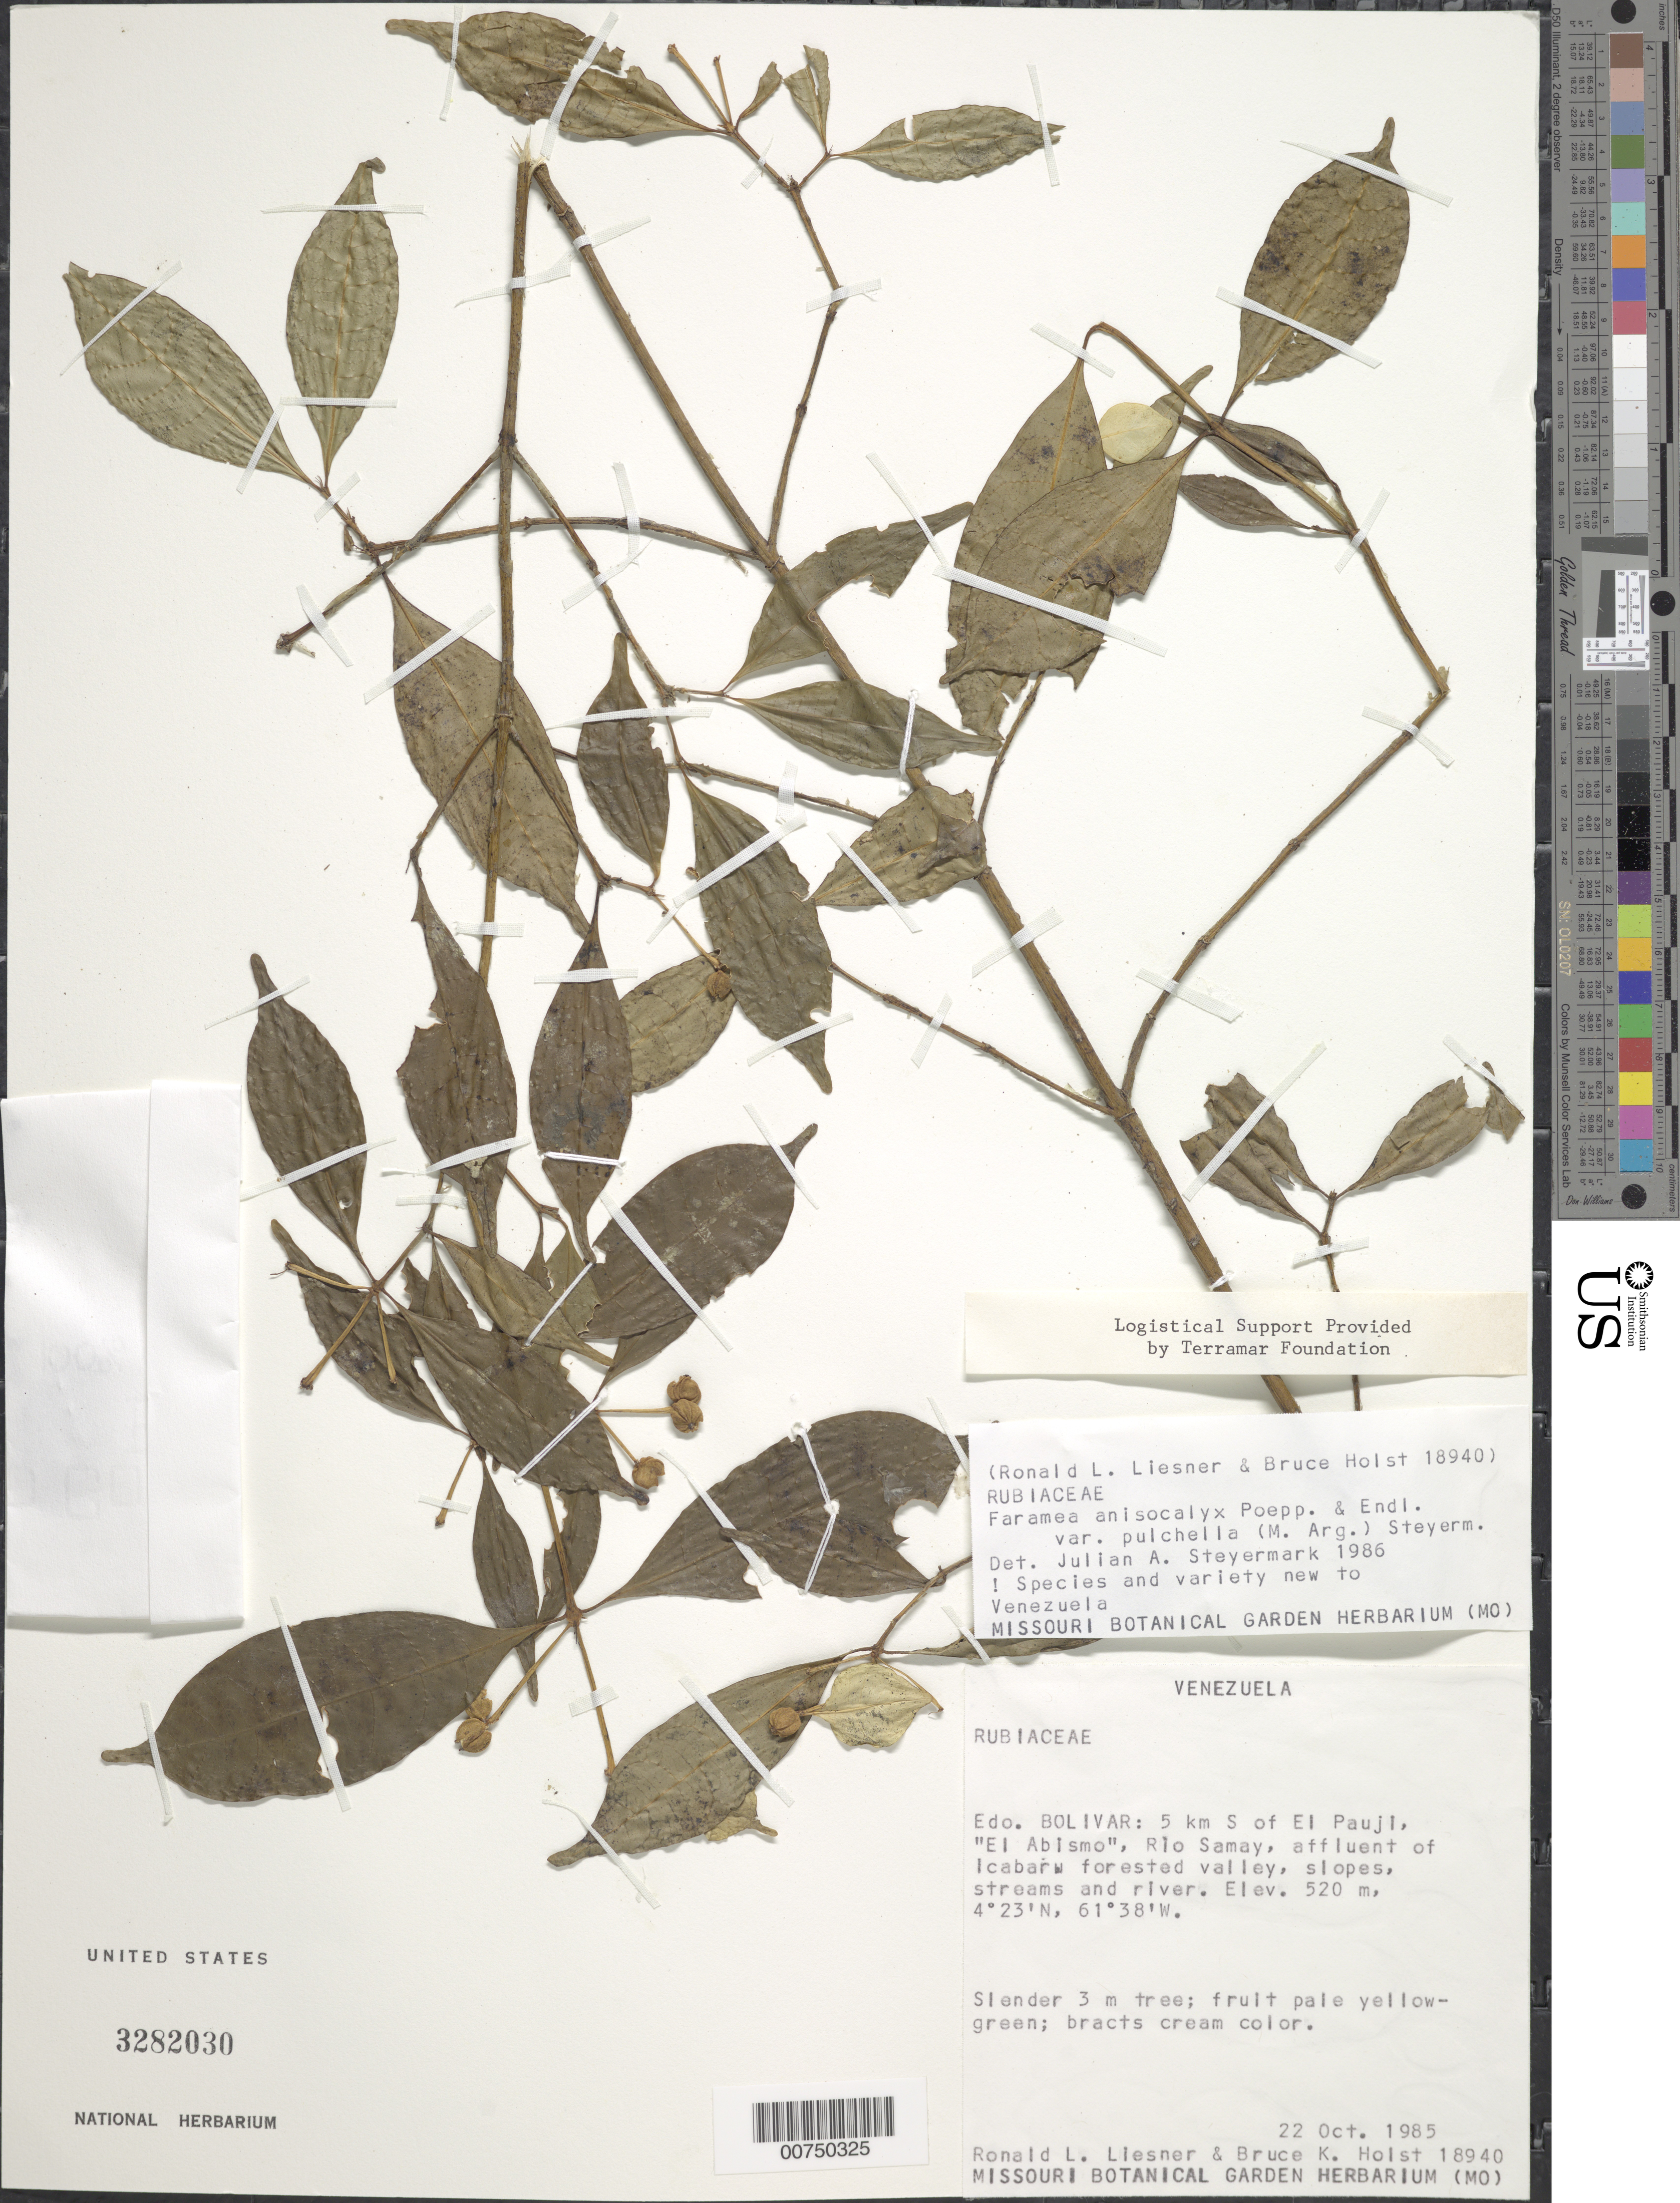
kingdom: Plantae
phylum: Tracheophyta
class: Magnoliopsida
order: Gentianales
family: Rubiaceae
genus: Faramea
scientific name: Faramea anisocalyx var. pulchella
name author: (Müll. Arg.) Steyerm.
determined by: Steyermark, Julian A., (VEN)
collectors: R. L. Liesner & B. Holst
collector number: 18940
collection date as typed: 22-Oct-85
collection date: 1985-10-22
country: Venezuela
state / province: Bolívar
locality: El Pauji, 5 km S of, "El Abismo", Río Samay, affluent of Icabarú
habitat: Forested valley, slopes, streams and river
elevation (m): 520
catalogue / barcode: US 3282030